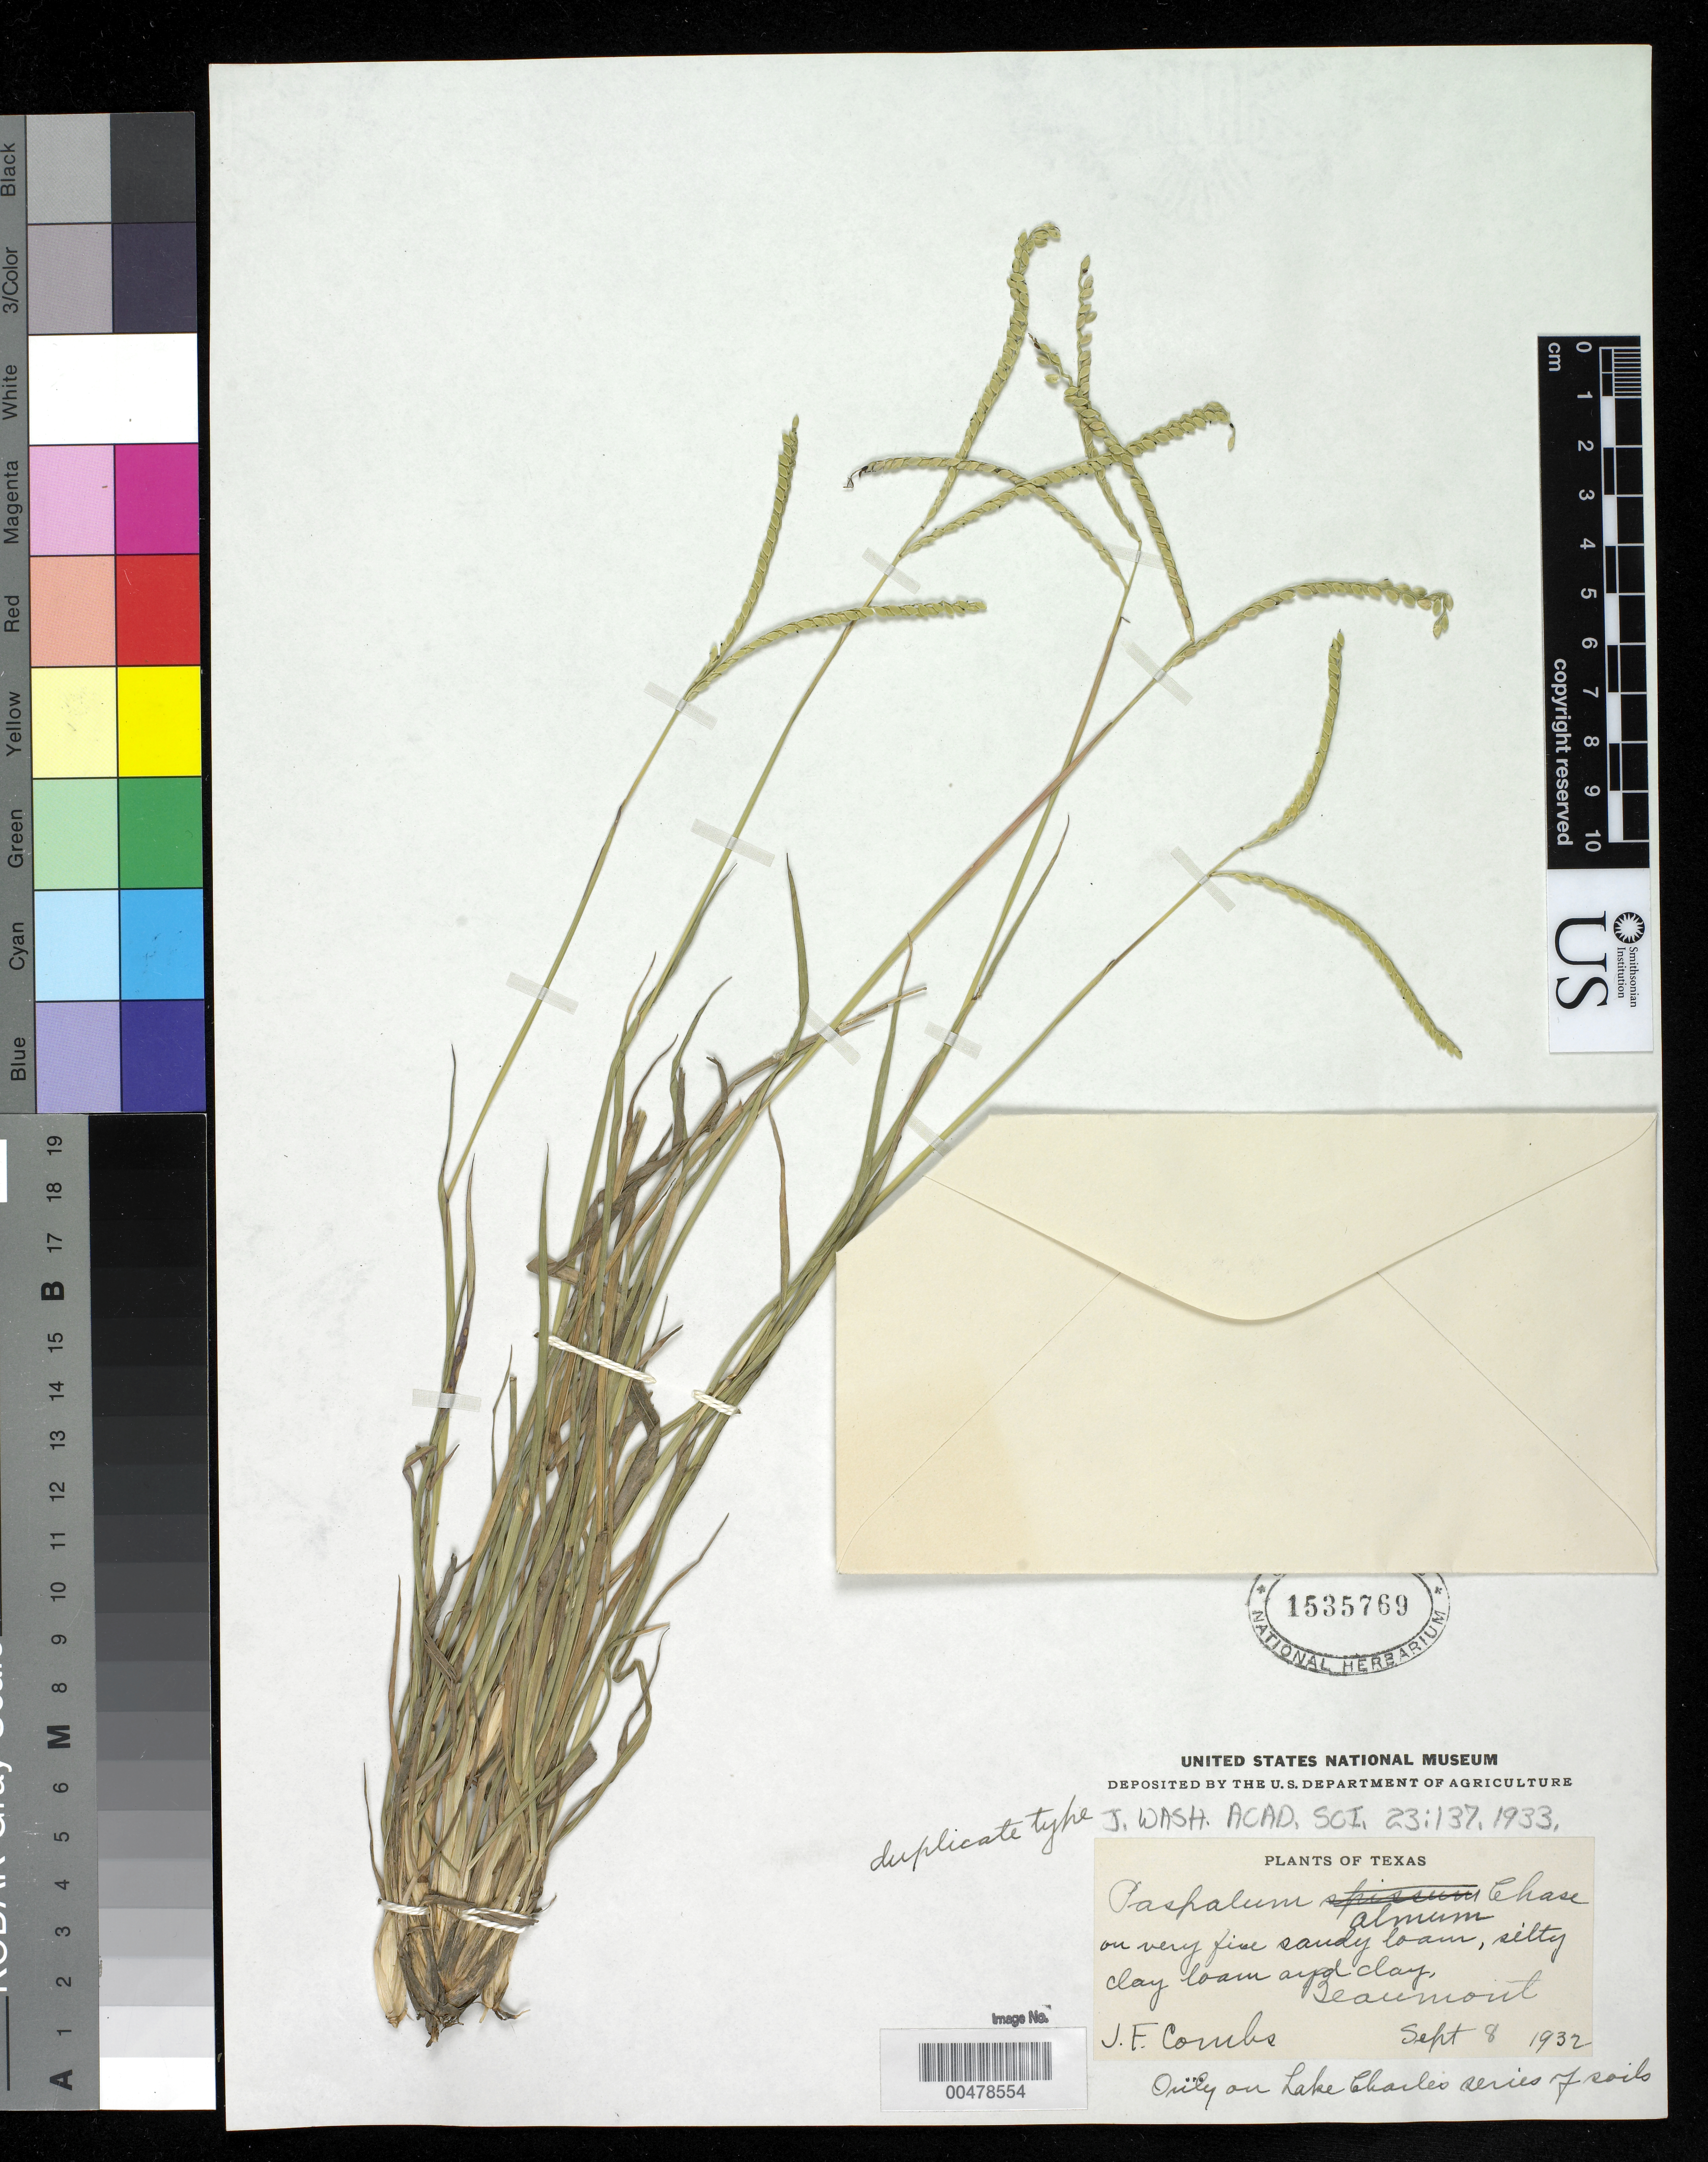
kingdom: Plantae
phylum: Tracheophyta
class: Liliopsida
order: Poales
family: Poaceae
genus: Paspalum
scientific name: Paspalum almum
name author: Chase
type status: Isotype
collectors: J. Combs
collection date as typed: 08 Sep 1932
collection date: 1932-09-08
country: United States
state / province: Texas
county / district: Jefferson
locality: Beaumont.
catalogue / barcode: US 1535769